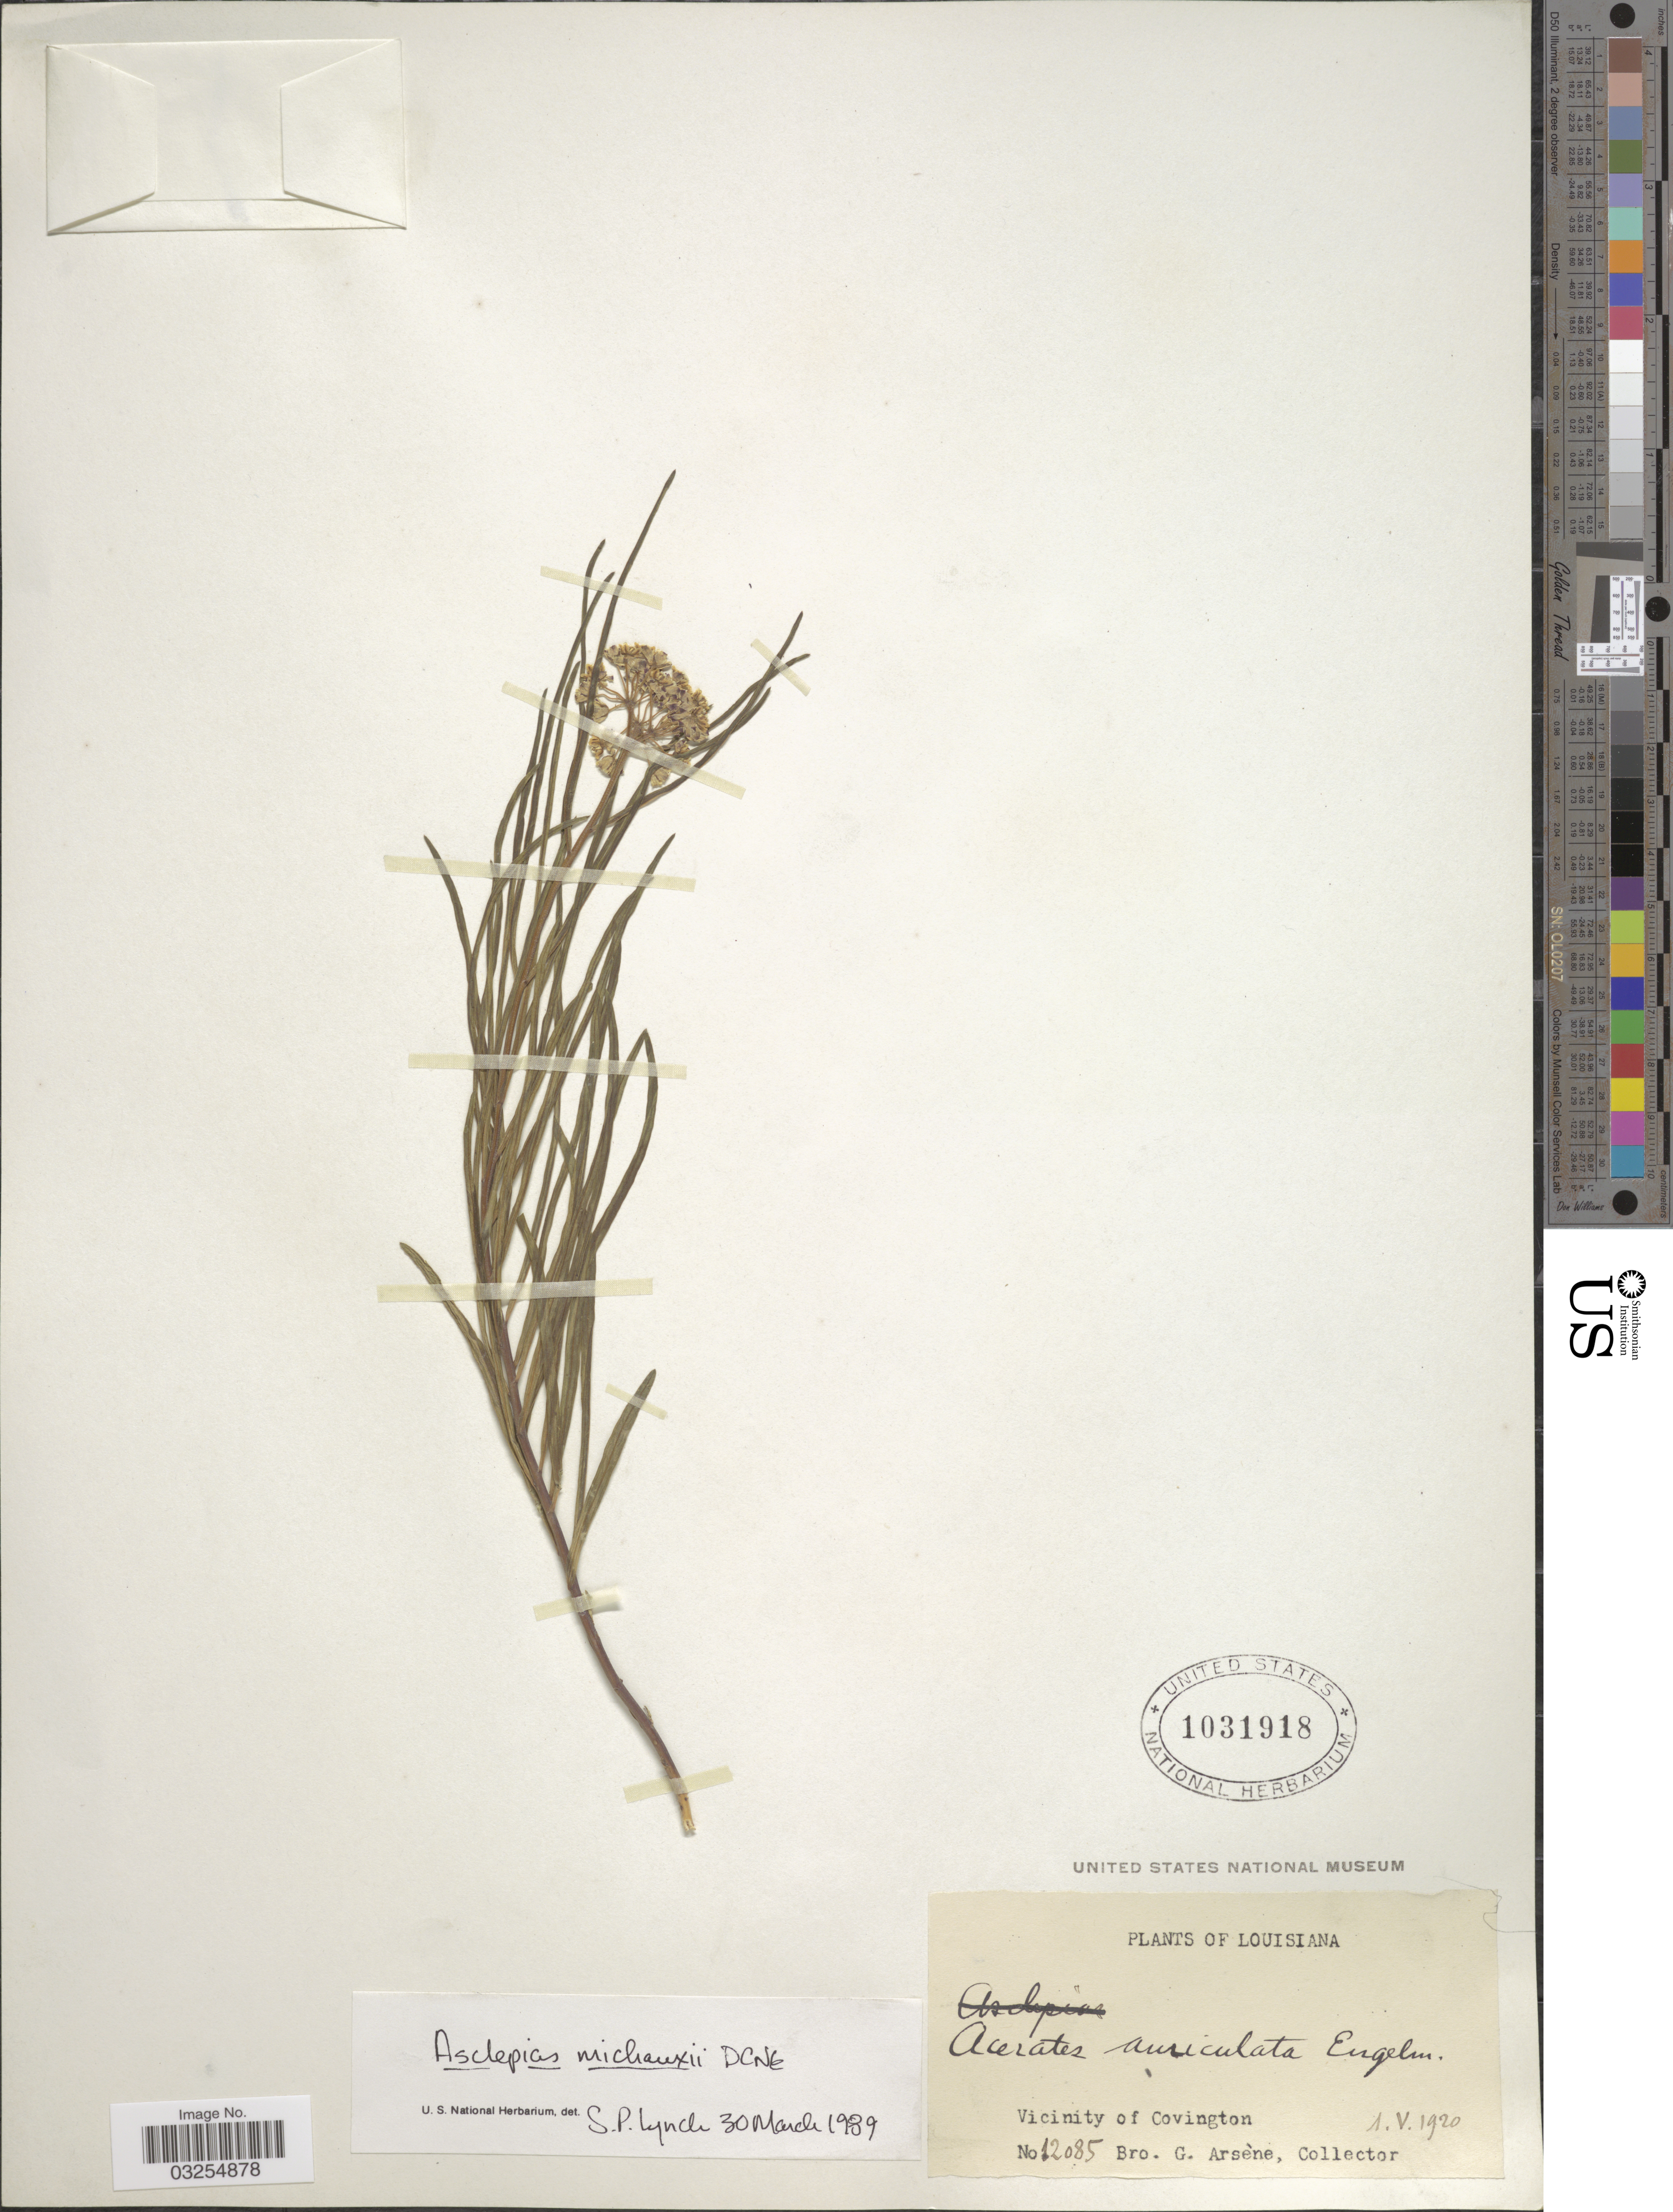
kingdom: Plantae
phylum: Tracheophyta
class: Magnoliopsida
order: Gentianales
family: Apocynaceae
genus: Asclepias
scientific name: Asclepias michauxii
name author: Decne.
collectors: Bro. G. Arsène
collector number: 12085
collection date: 1920-05-01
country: United States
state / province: Louisiana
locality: Vicinity of Covington.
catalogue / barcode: US 1031918